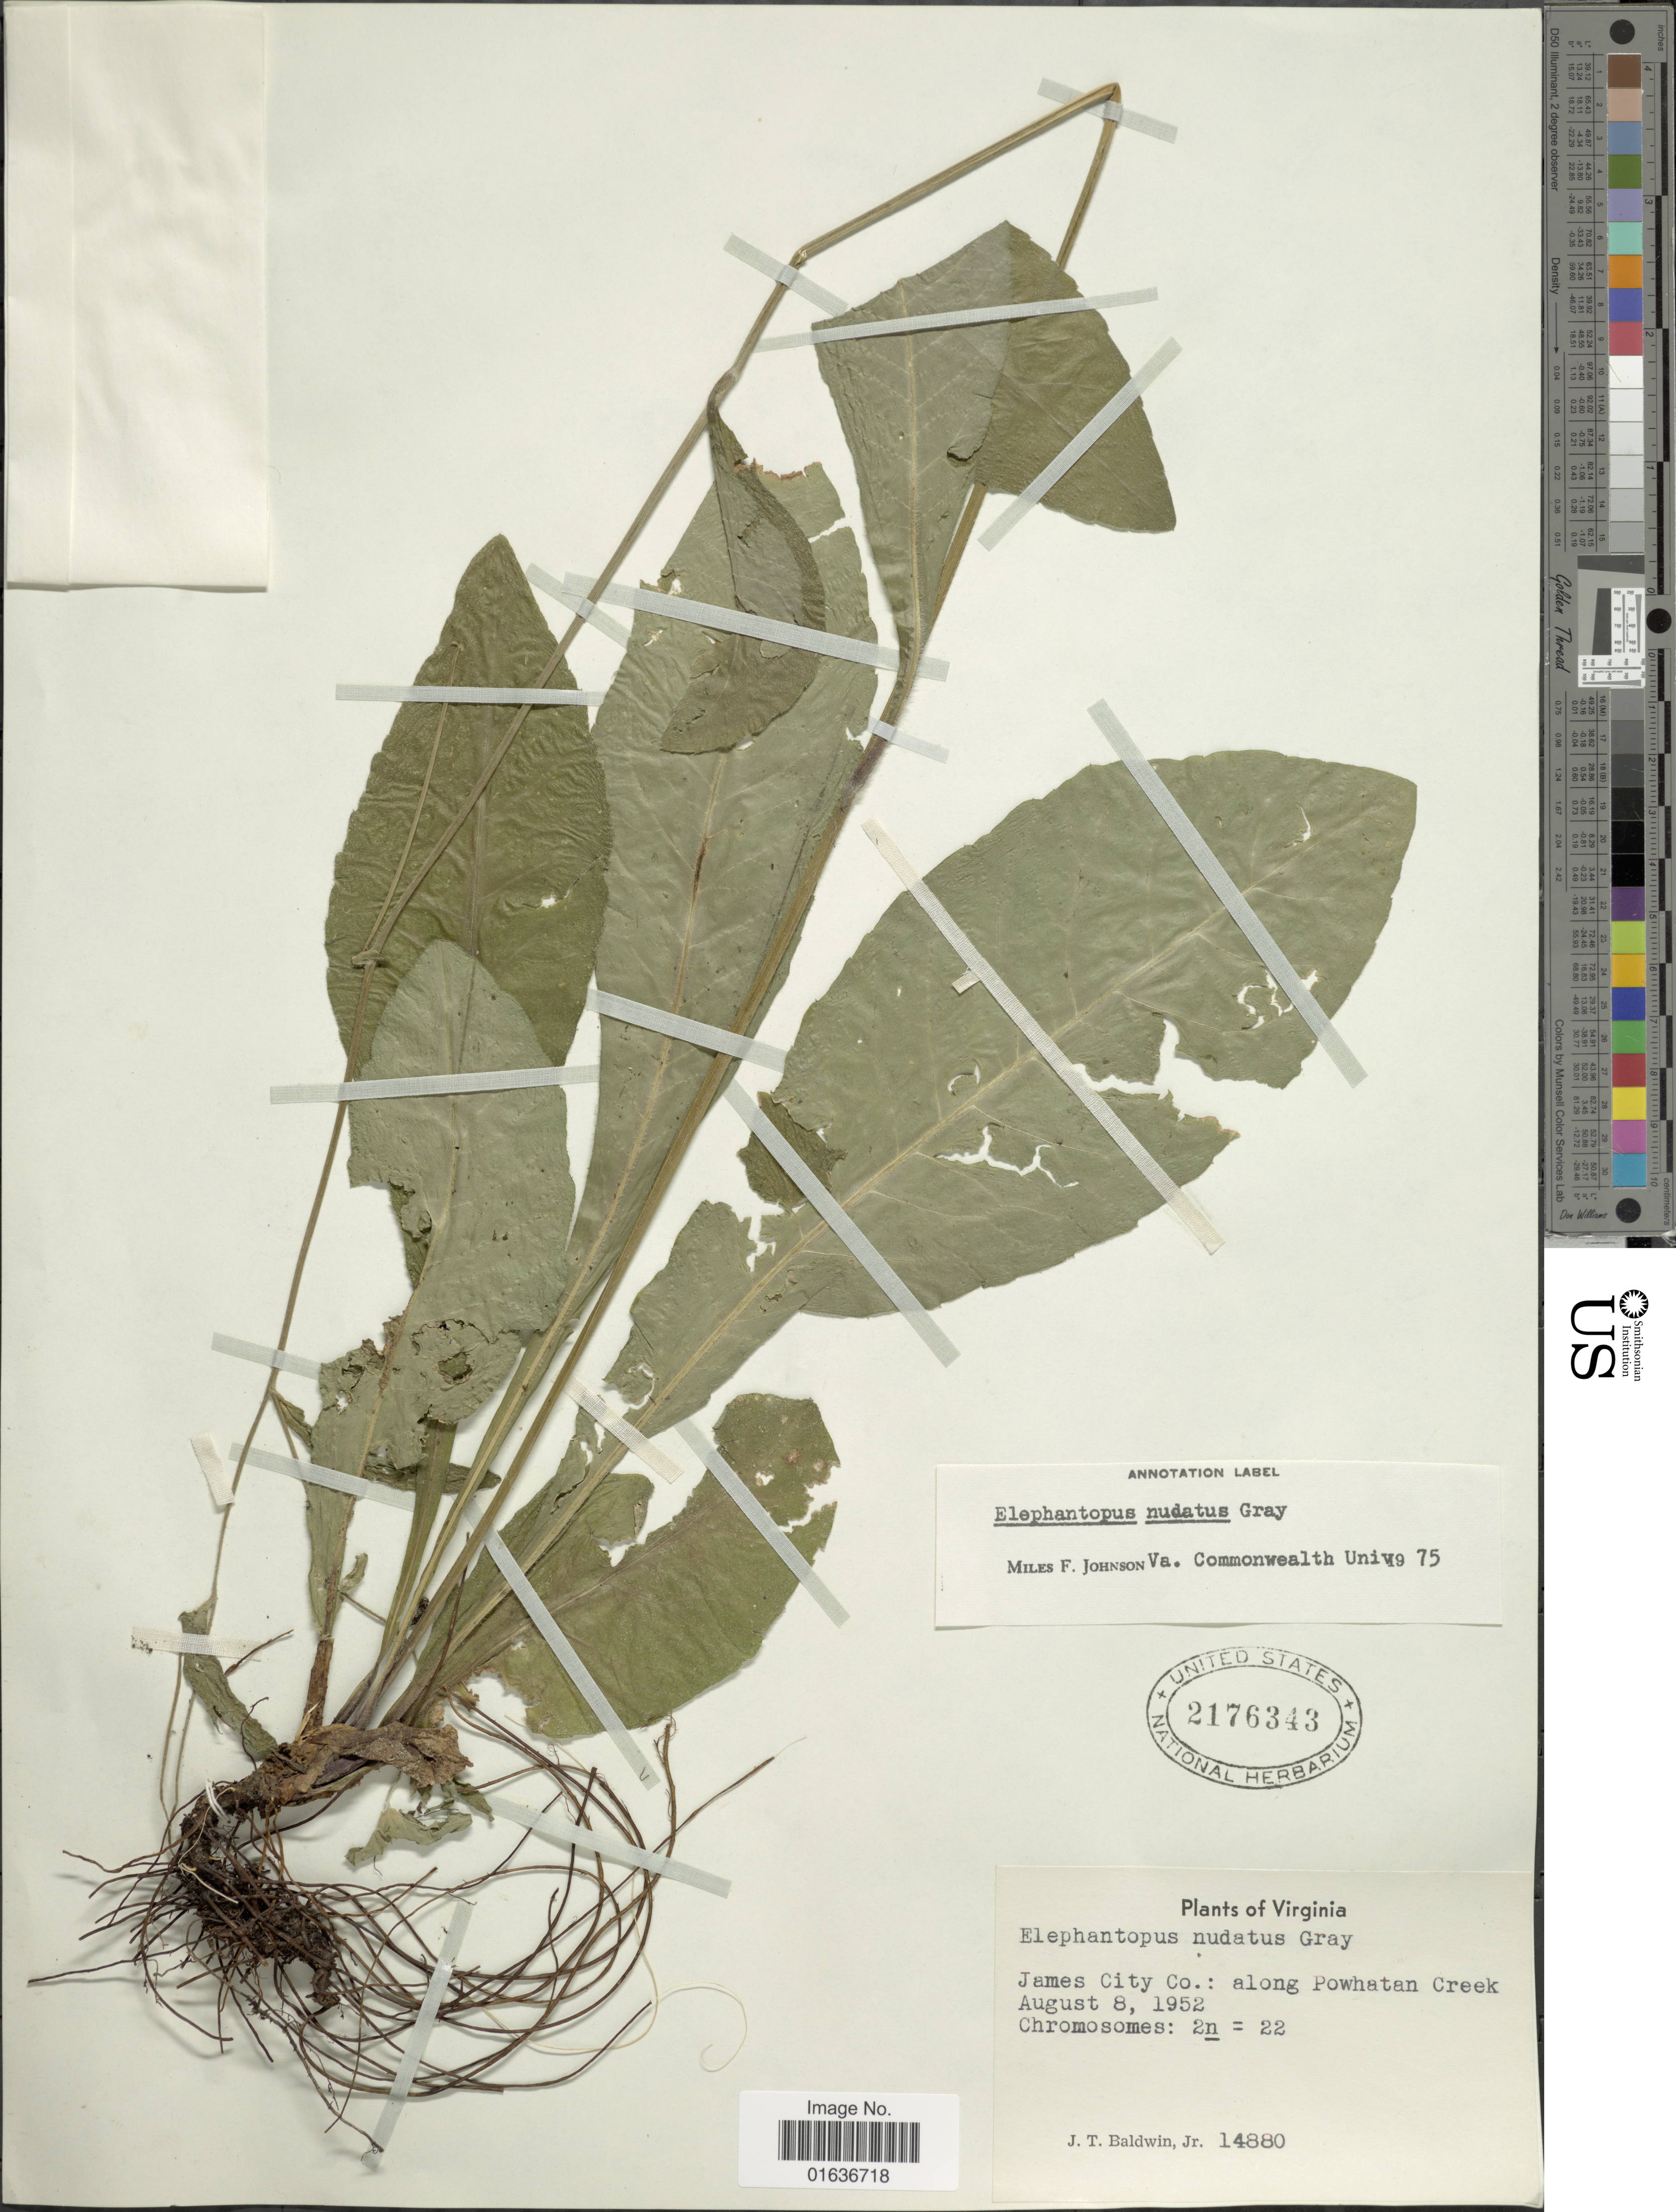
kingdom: Plantae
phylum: Tracheophyta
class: Magnoliopsida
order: Asterales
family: Asteraceae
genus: Elephantopus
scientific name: Elephantopus nudatus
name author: A. Gray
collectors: J. T. Baldwin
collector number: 14880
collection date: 1952-08-08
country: United States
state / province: Virginia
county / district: James City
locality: along Powhatan Creek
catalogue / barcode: US 2176343